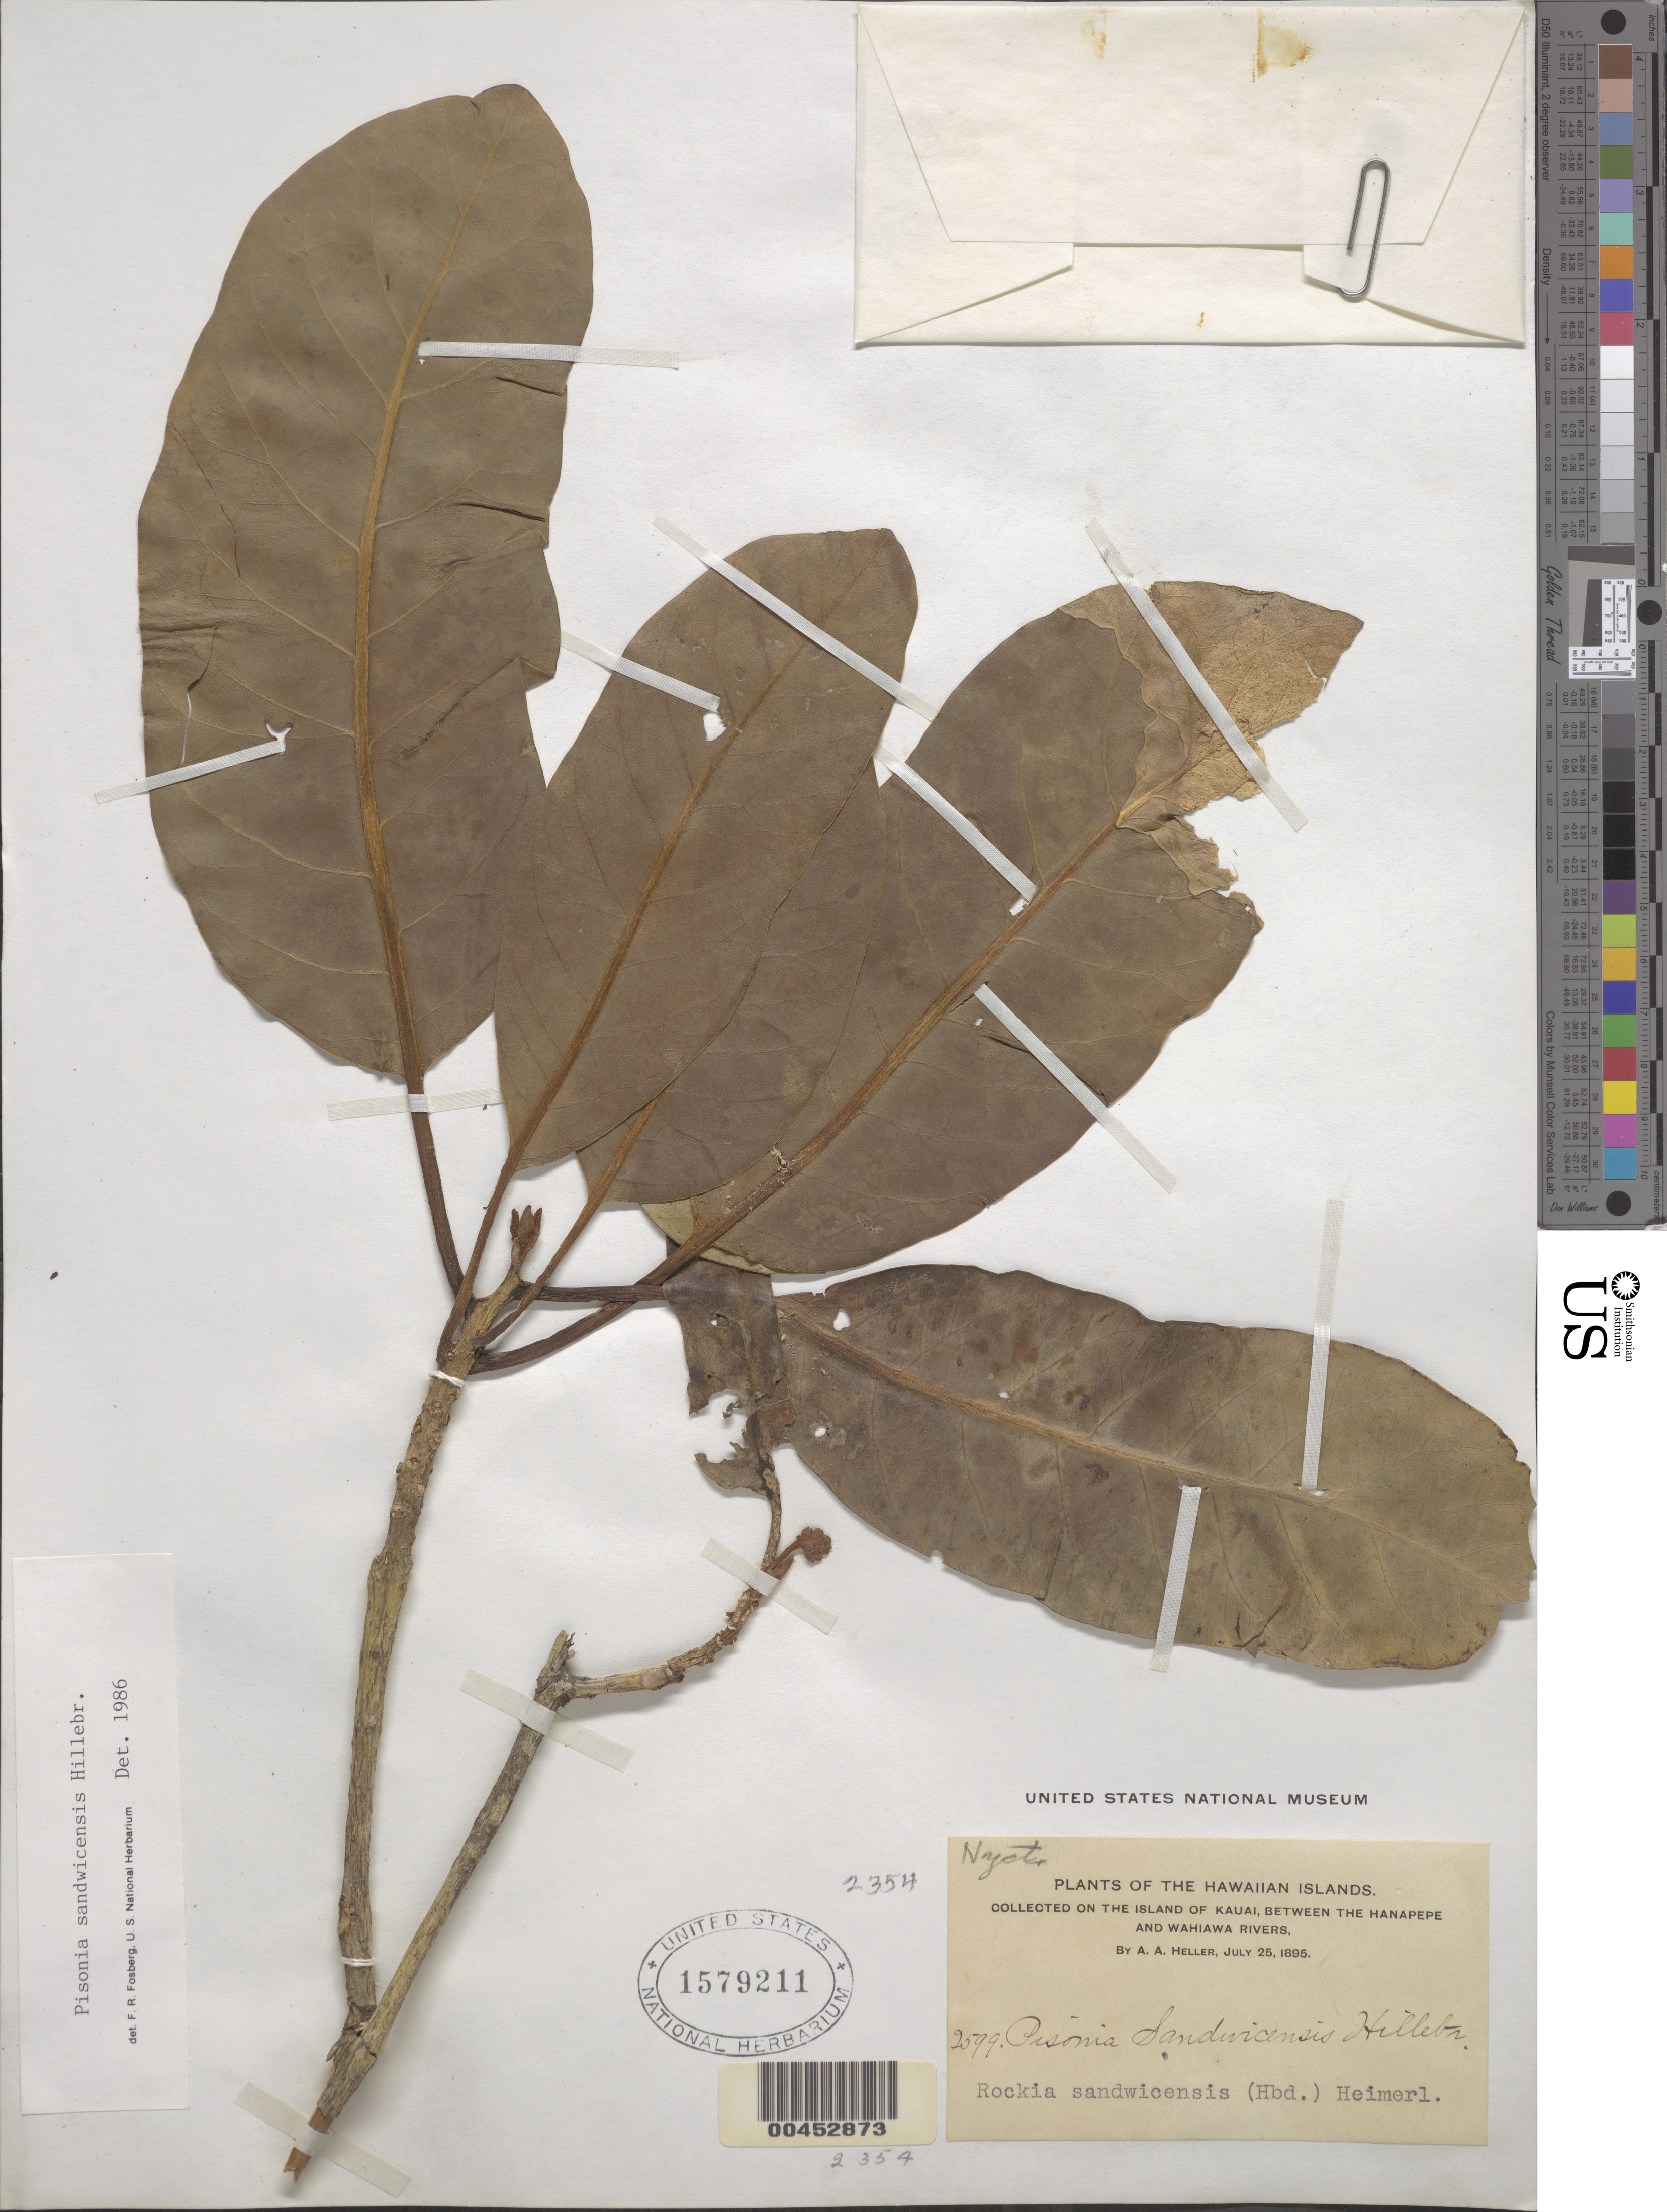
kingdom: Plantae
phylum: Tracheophyta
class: Magnoliopsida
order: Caryophyllales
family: Nyctaginaceae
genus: Rockia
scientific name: Rockia sandwicensis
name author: (Hillebr.) Heimerl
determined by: Wagner, W. L., (BOT), Smithsonian Institution - National Museum of Natural History (UNITED STATES)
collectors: A. A. Heller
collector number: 2599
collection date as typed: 25 Jul 1895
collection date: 1895-07-25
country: United States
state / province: Hawaii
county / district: Kauai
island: Kaua'i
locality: between the Hanapepe and Wahiawa Rivers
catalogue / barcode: US 1579211